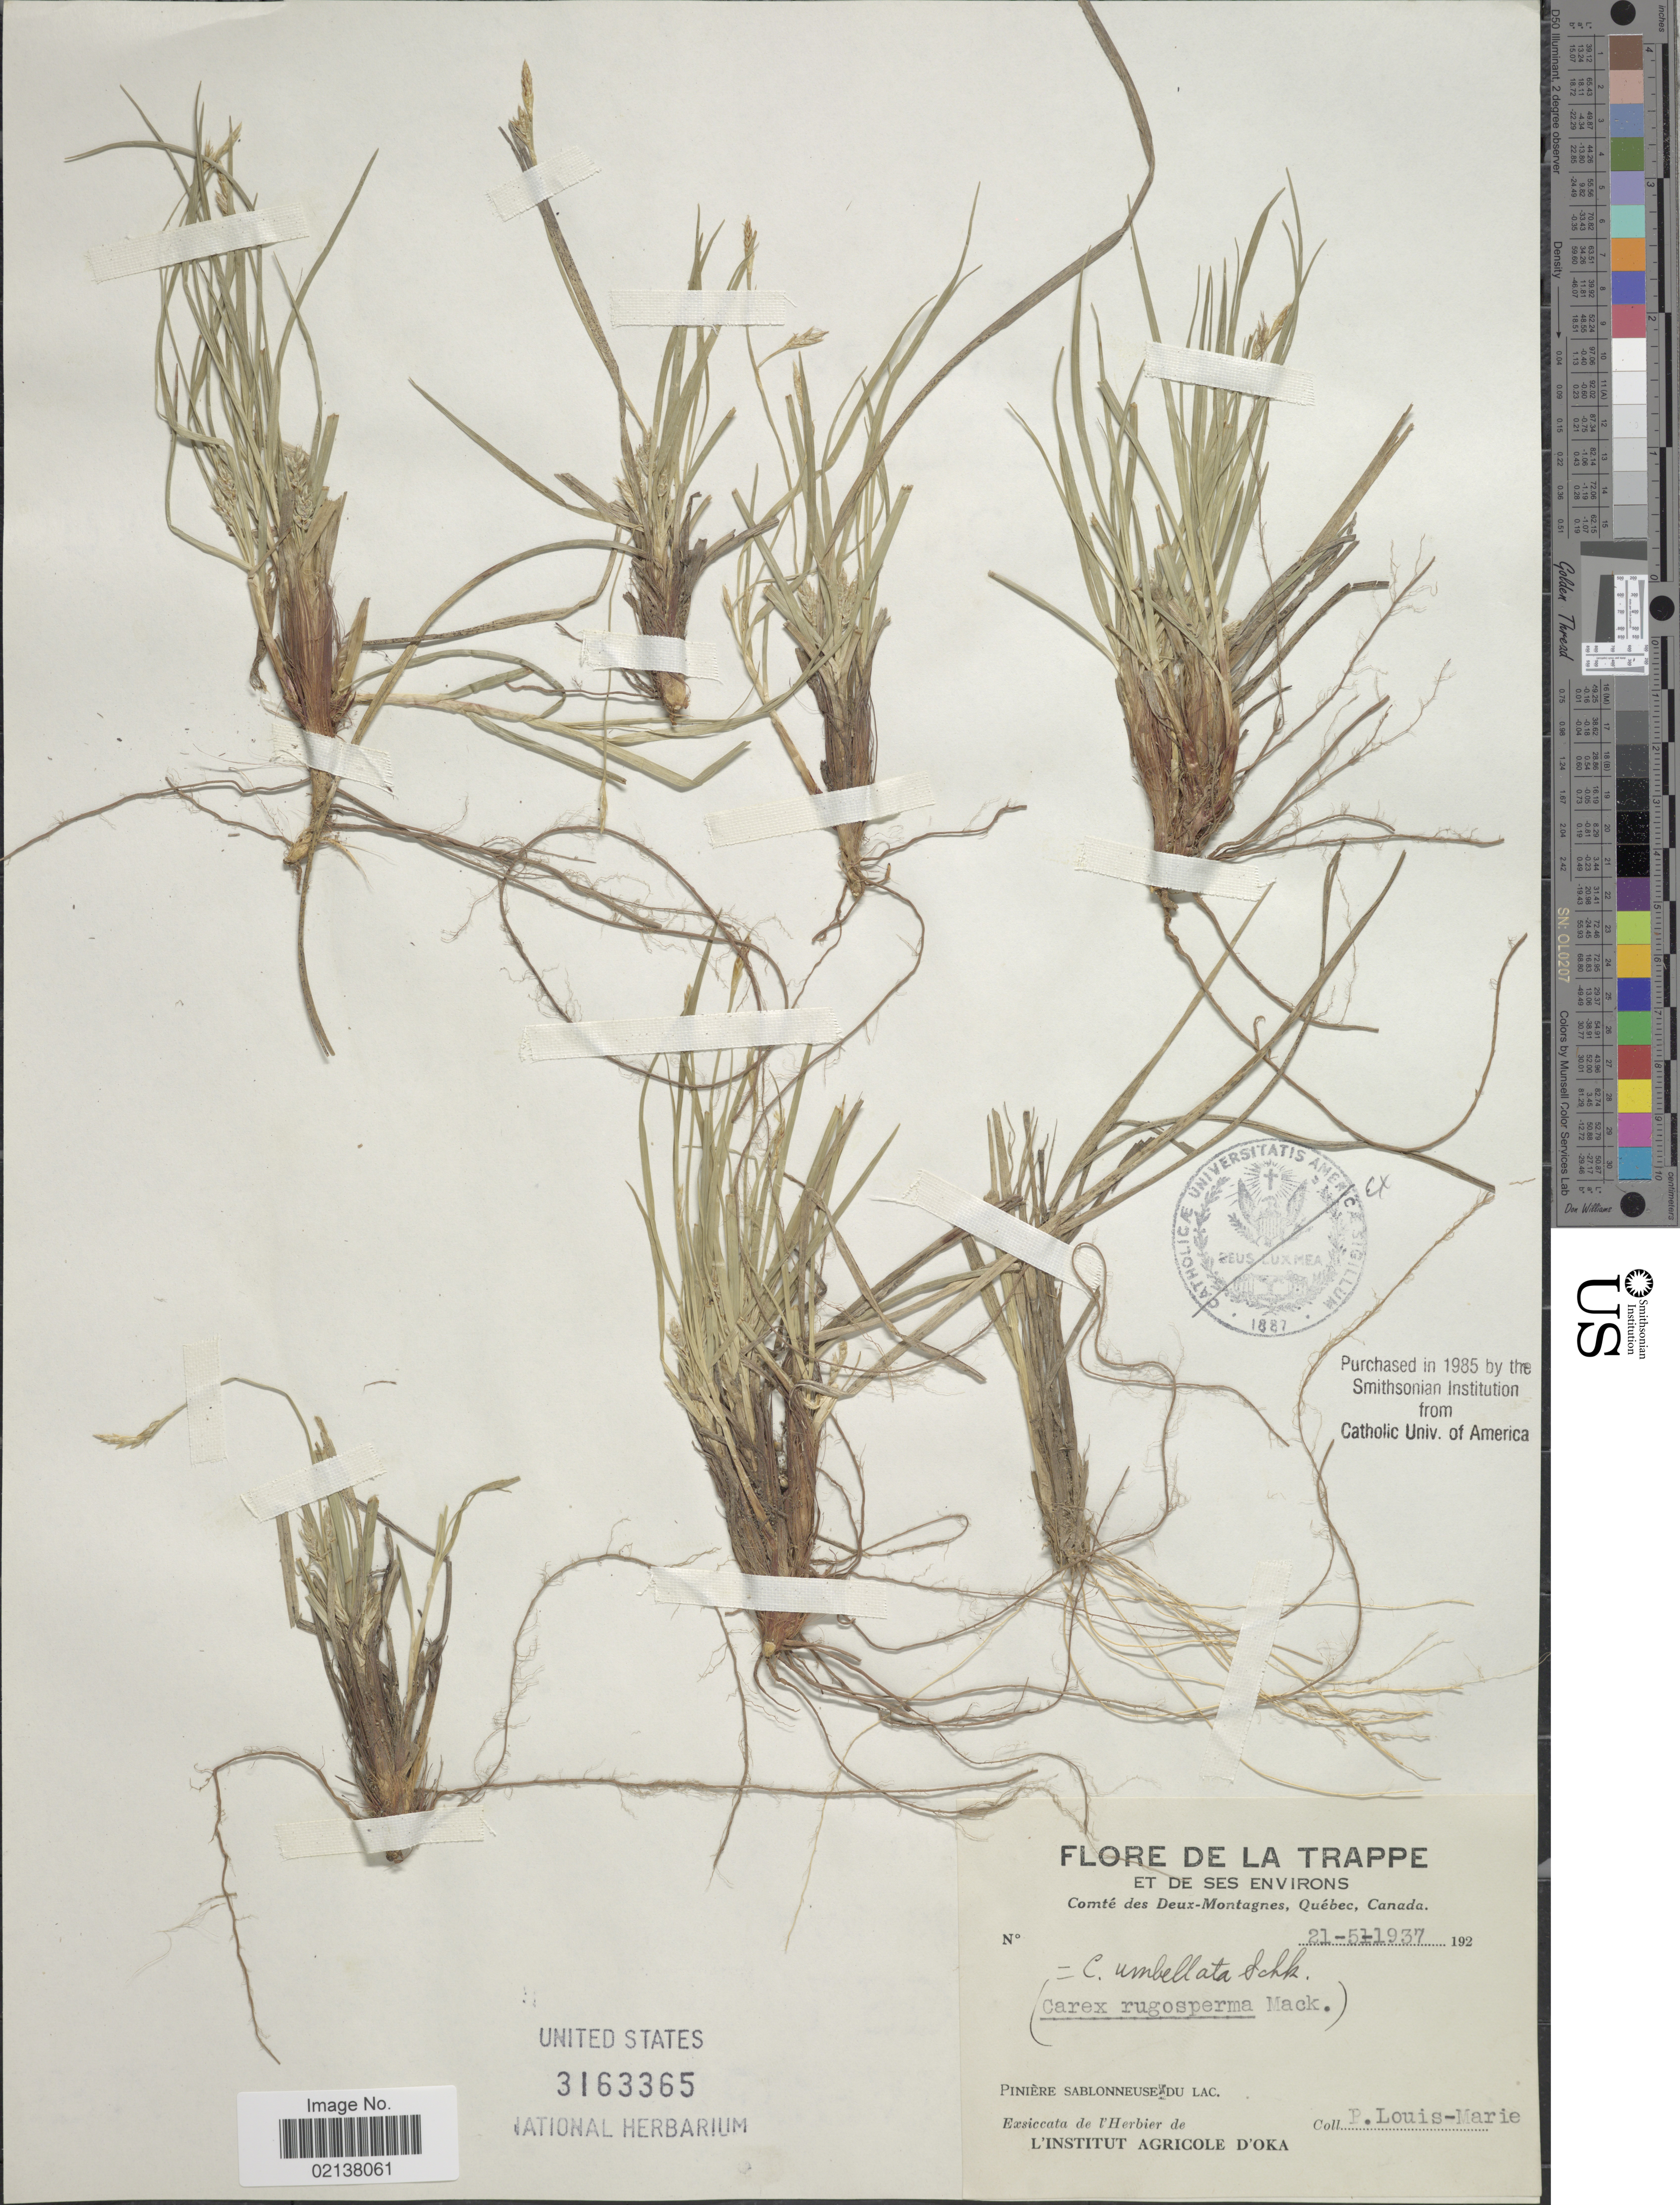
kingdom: Plantae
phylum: Tracheophyta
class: Liliopsida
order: Poales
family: Cyperaceae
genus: Carex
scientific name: Carex umbellata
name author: Schkuhr ex Willd.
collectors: L.-M. LaLonde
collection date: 1937-05-21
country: Canada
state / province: Quebec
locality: De La Trappe, Et de Ses Environs. Piniere Sablonneuse Du Lac.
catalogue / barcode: US 3163365